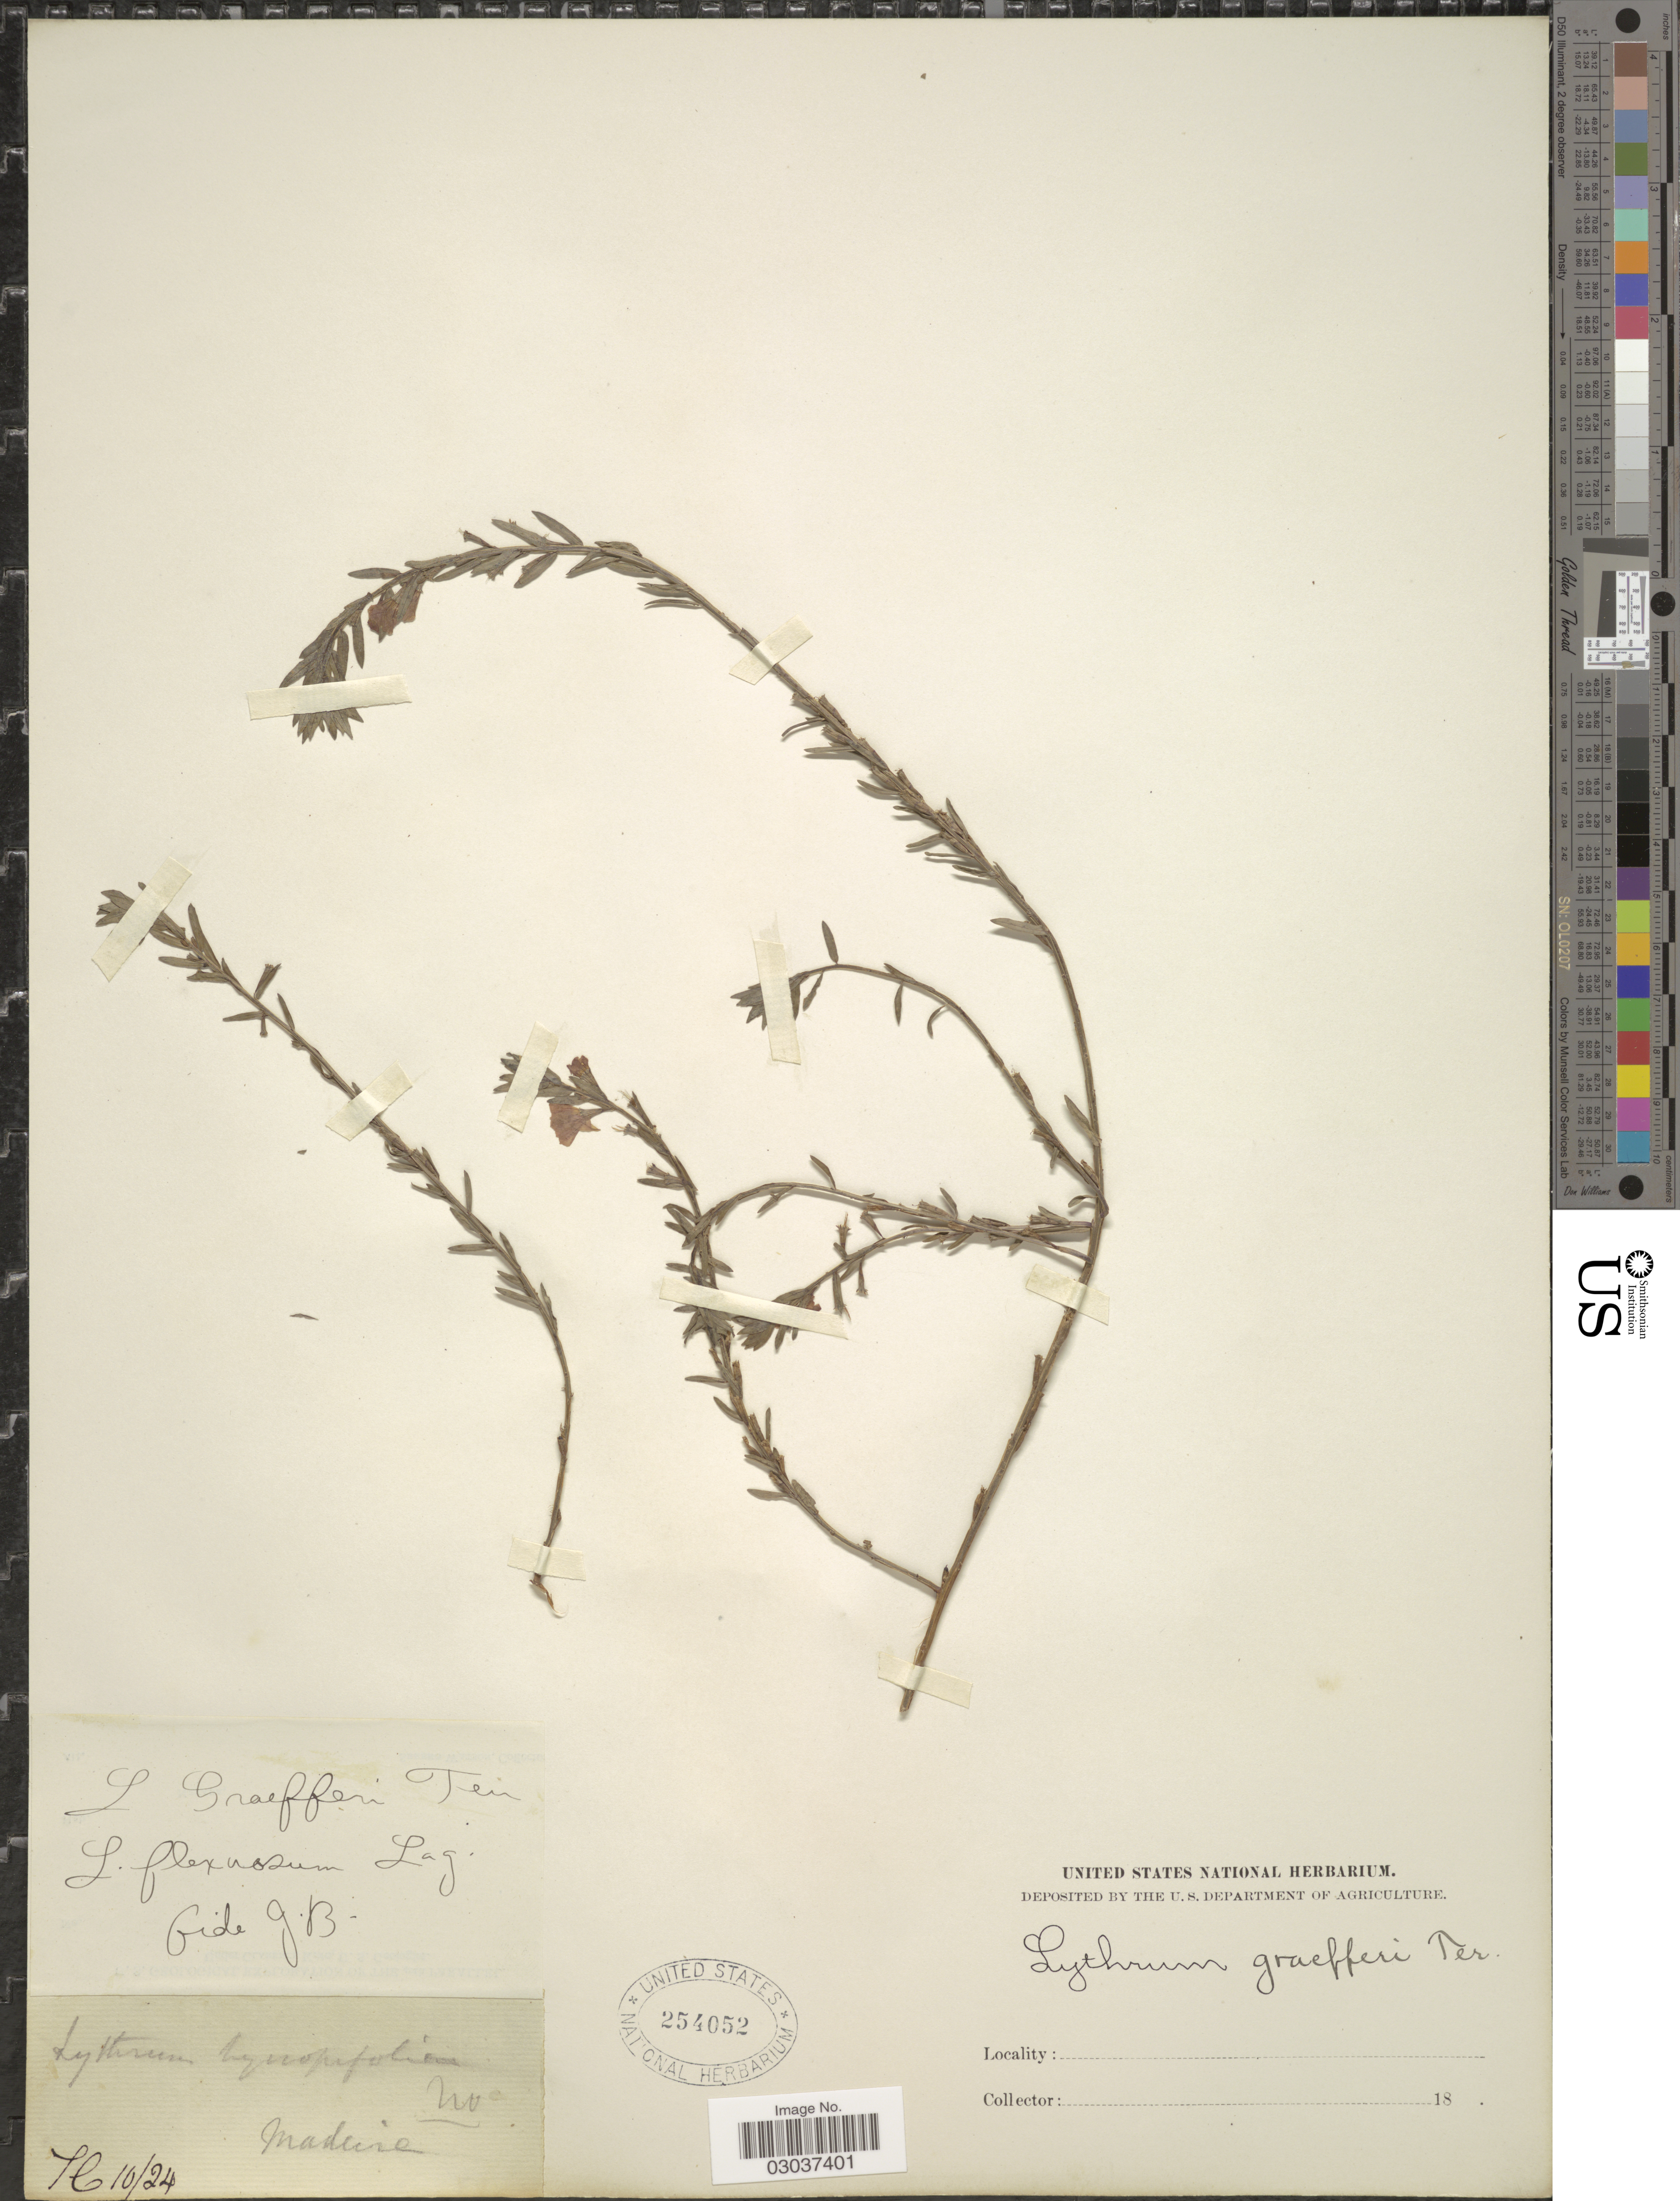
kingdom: Plantae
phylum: Tracheophyta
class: Magnoliopsida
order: Myrtales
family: Lythraceae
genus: Lythrum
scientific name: Lythrum graefferi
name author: Ten.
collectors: J. C.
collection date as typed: Transcribed d/m/y: /10/24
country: Portugal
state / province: Madeira (Aut. Reg.)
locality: Madeira.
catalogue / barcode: US 254052